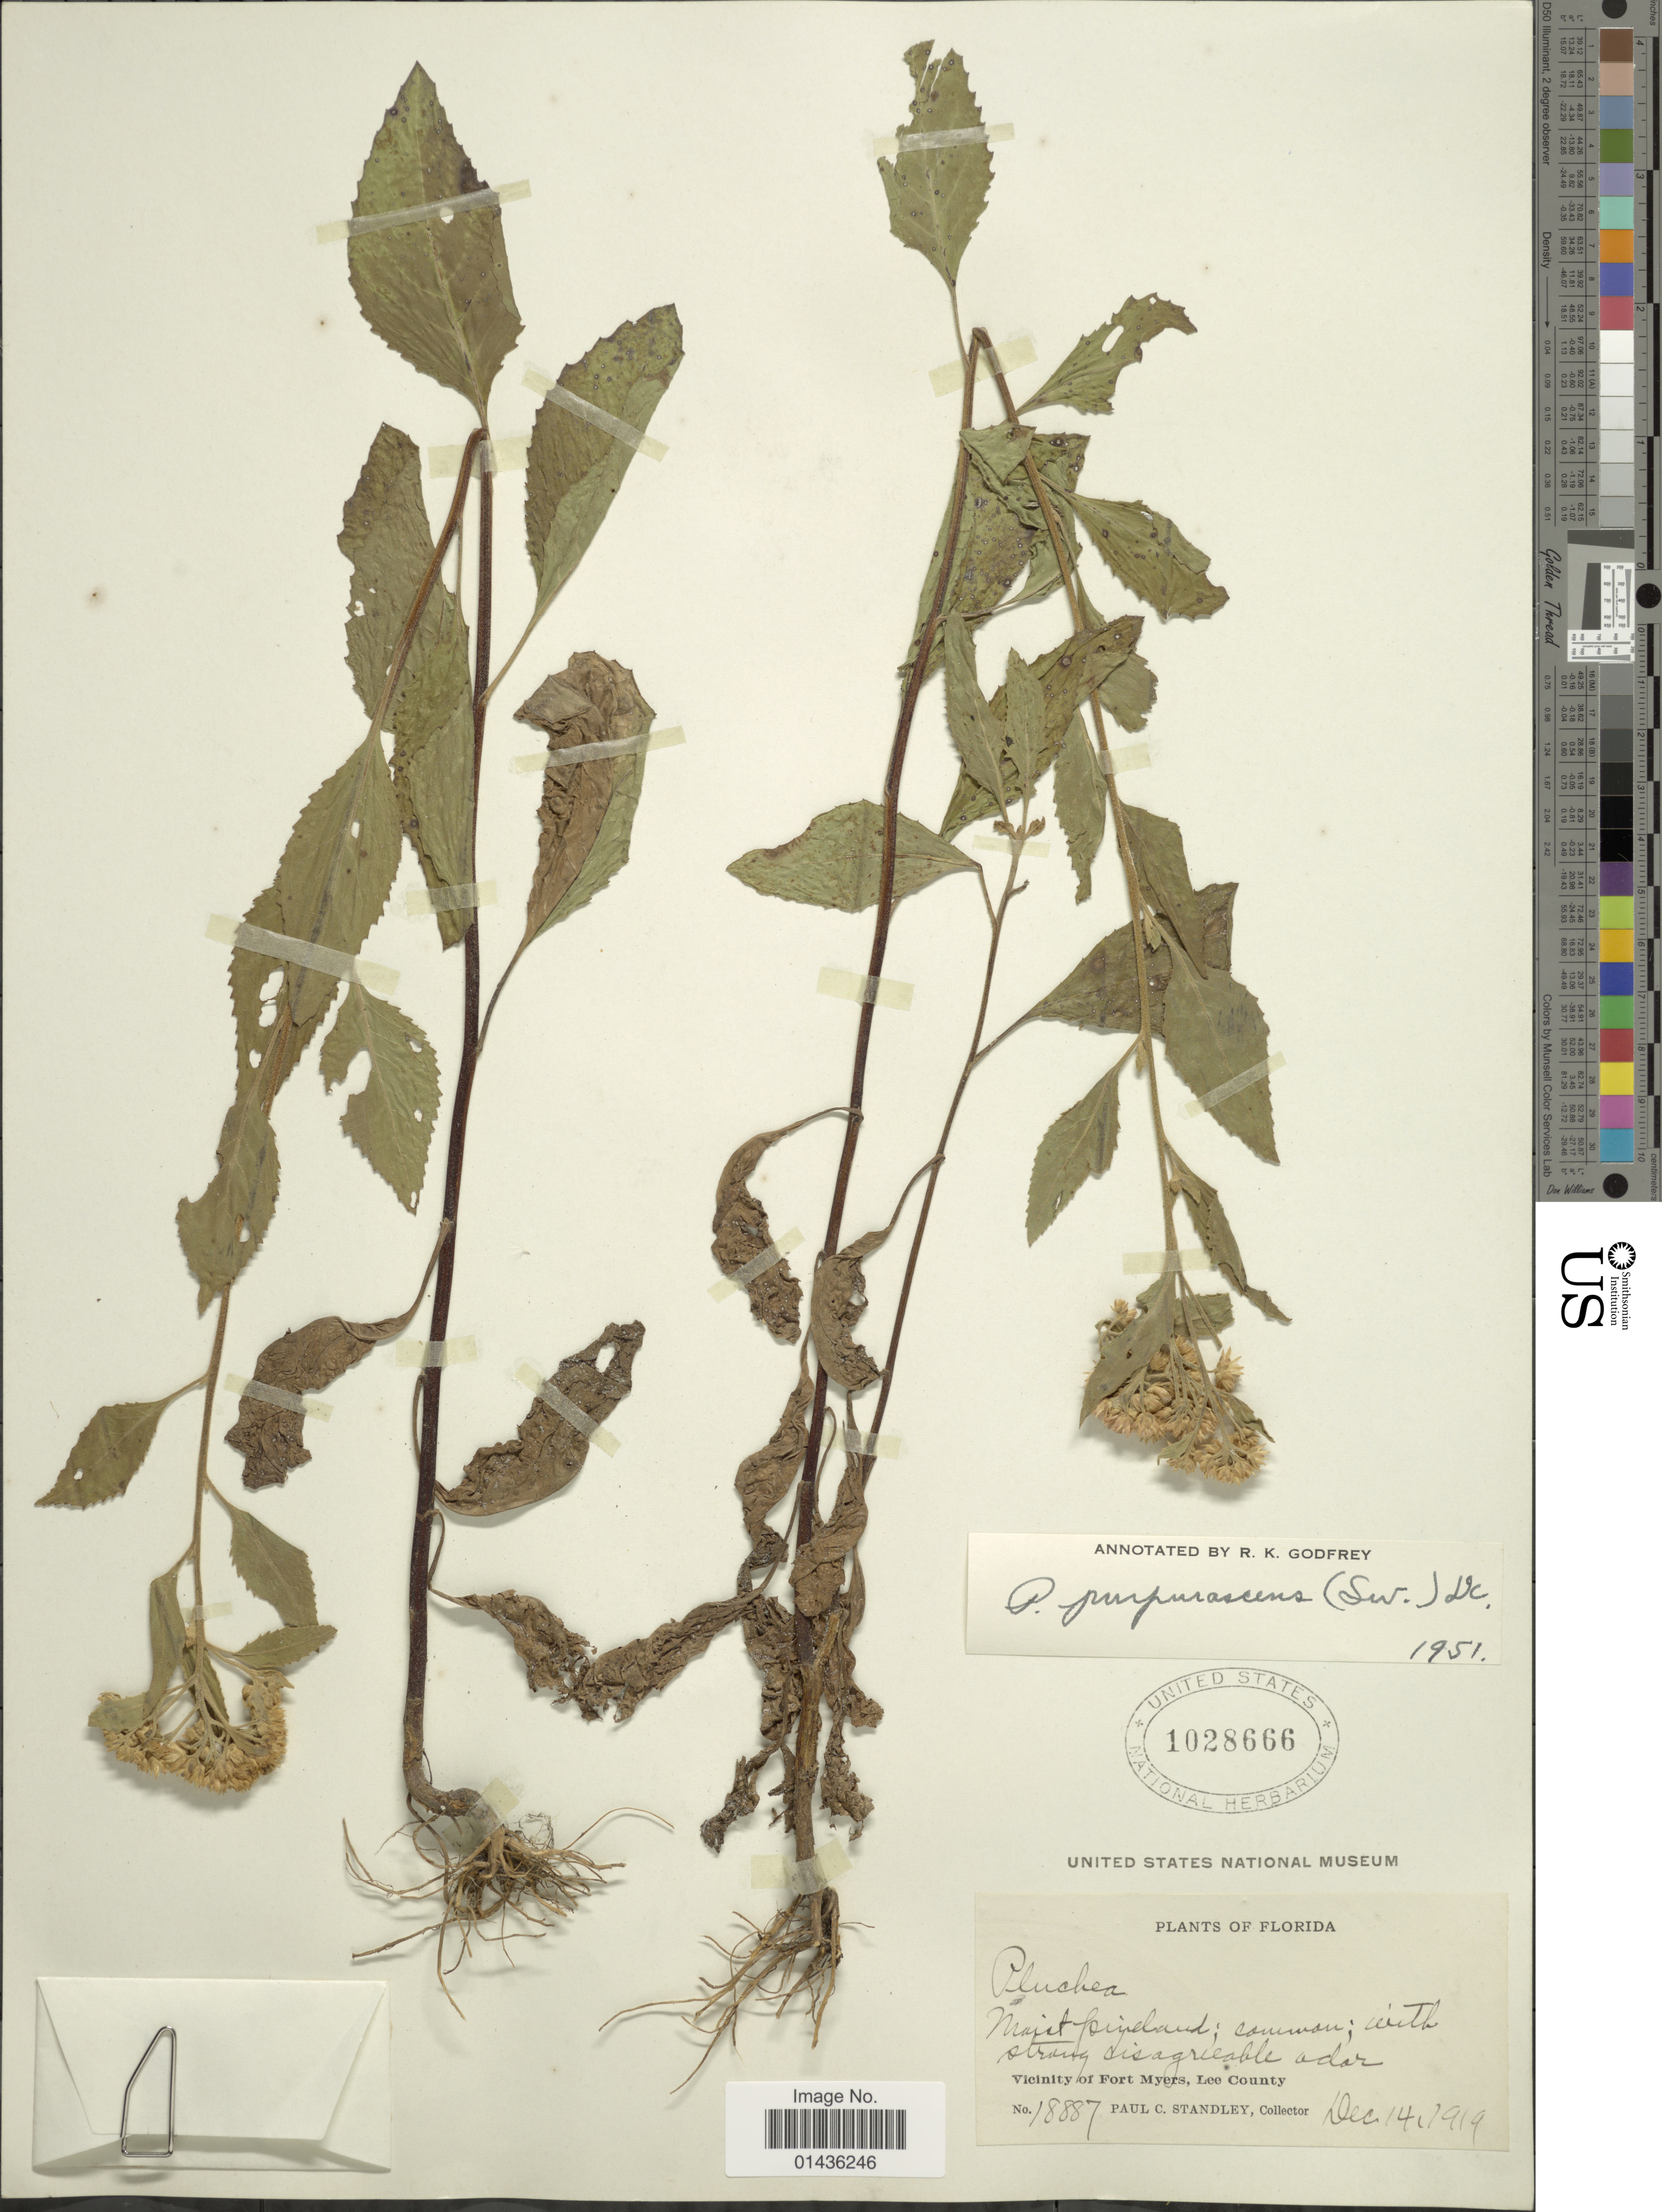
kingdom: Plantae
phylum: Tracheophyta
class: Magnoliopsida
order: Asterales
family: Asteraceae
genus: Pluchea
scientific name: Pluchea odorata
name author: (L.) Cass.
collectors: P. C. Standley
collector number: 18887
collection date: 1919-12-14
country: United States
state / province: Florida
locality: Vicinity of Fort Myers, Lee County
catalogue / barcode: US 1028666